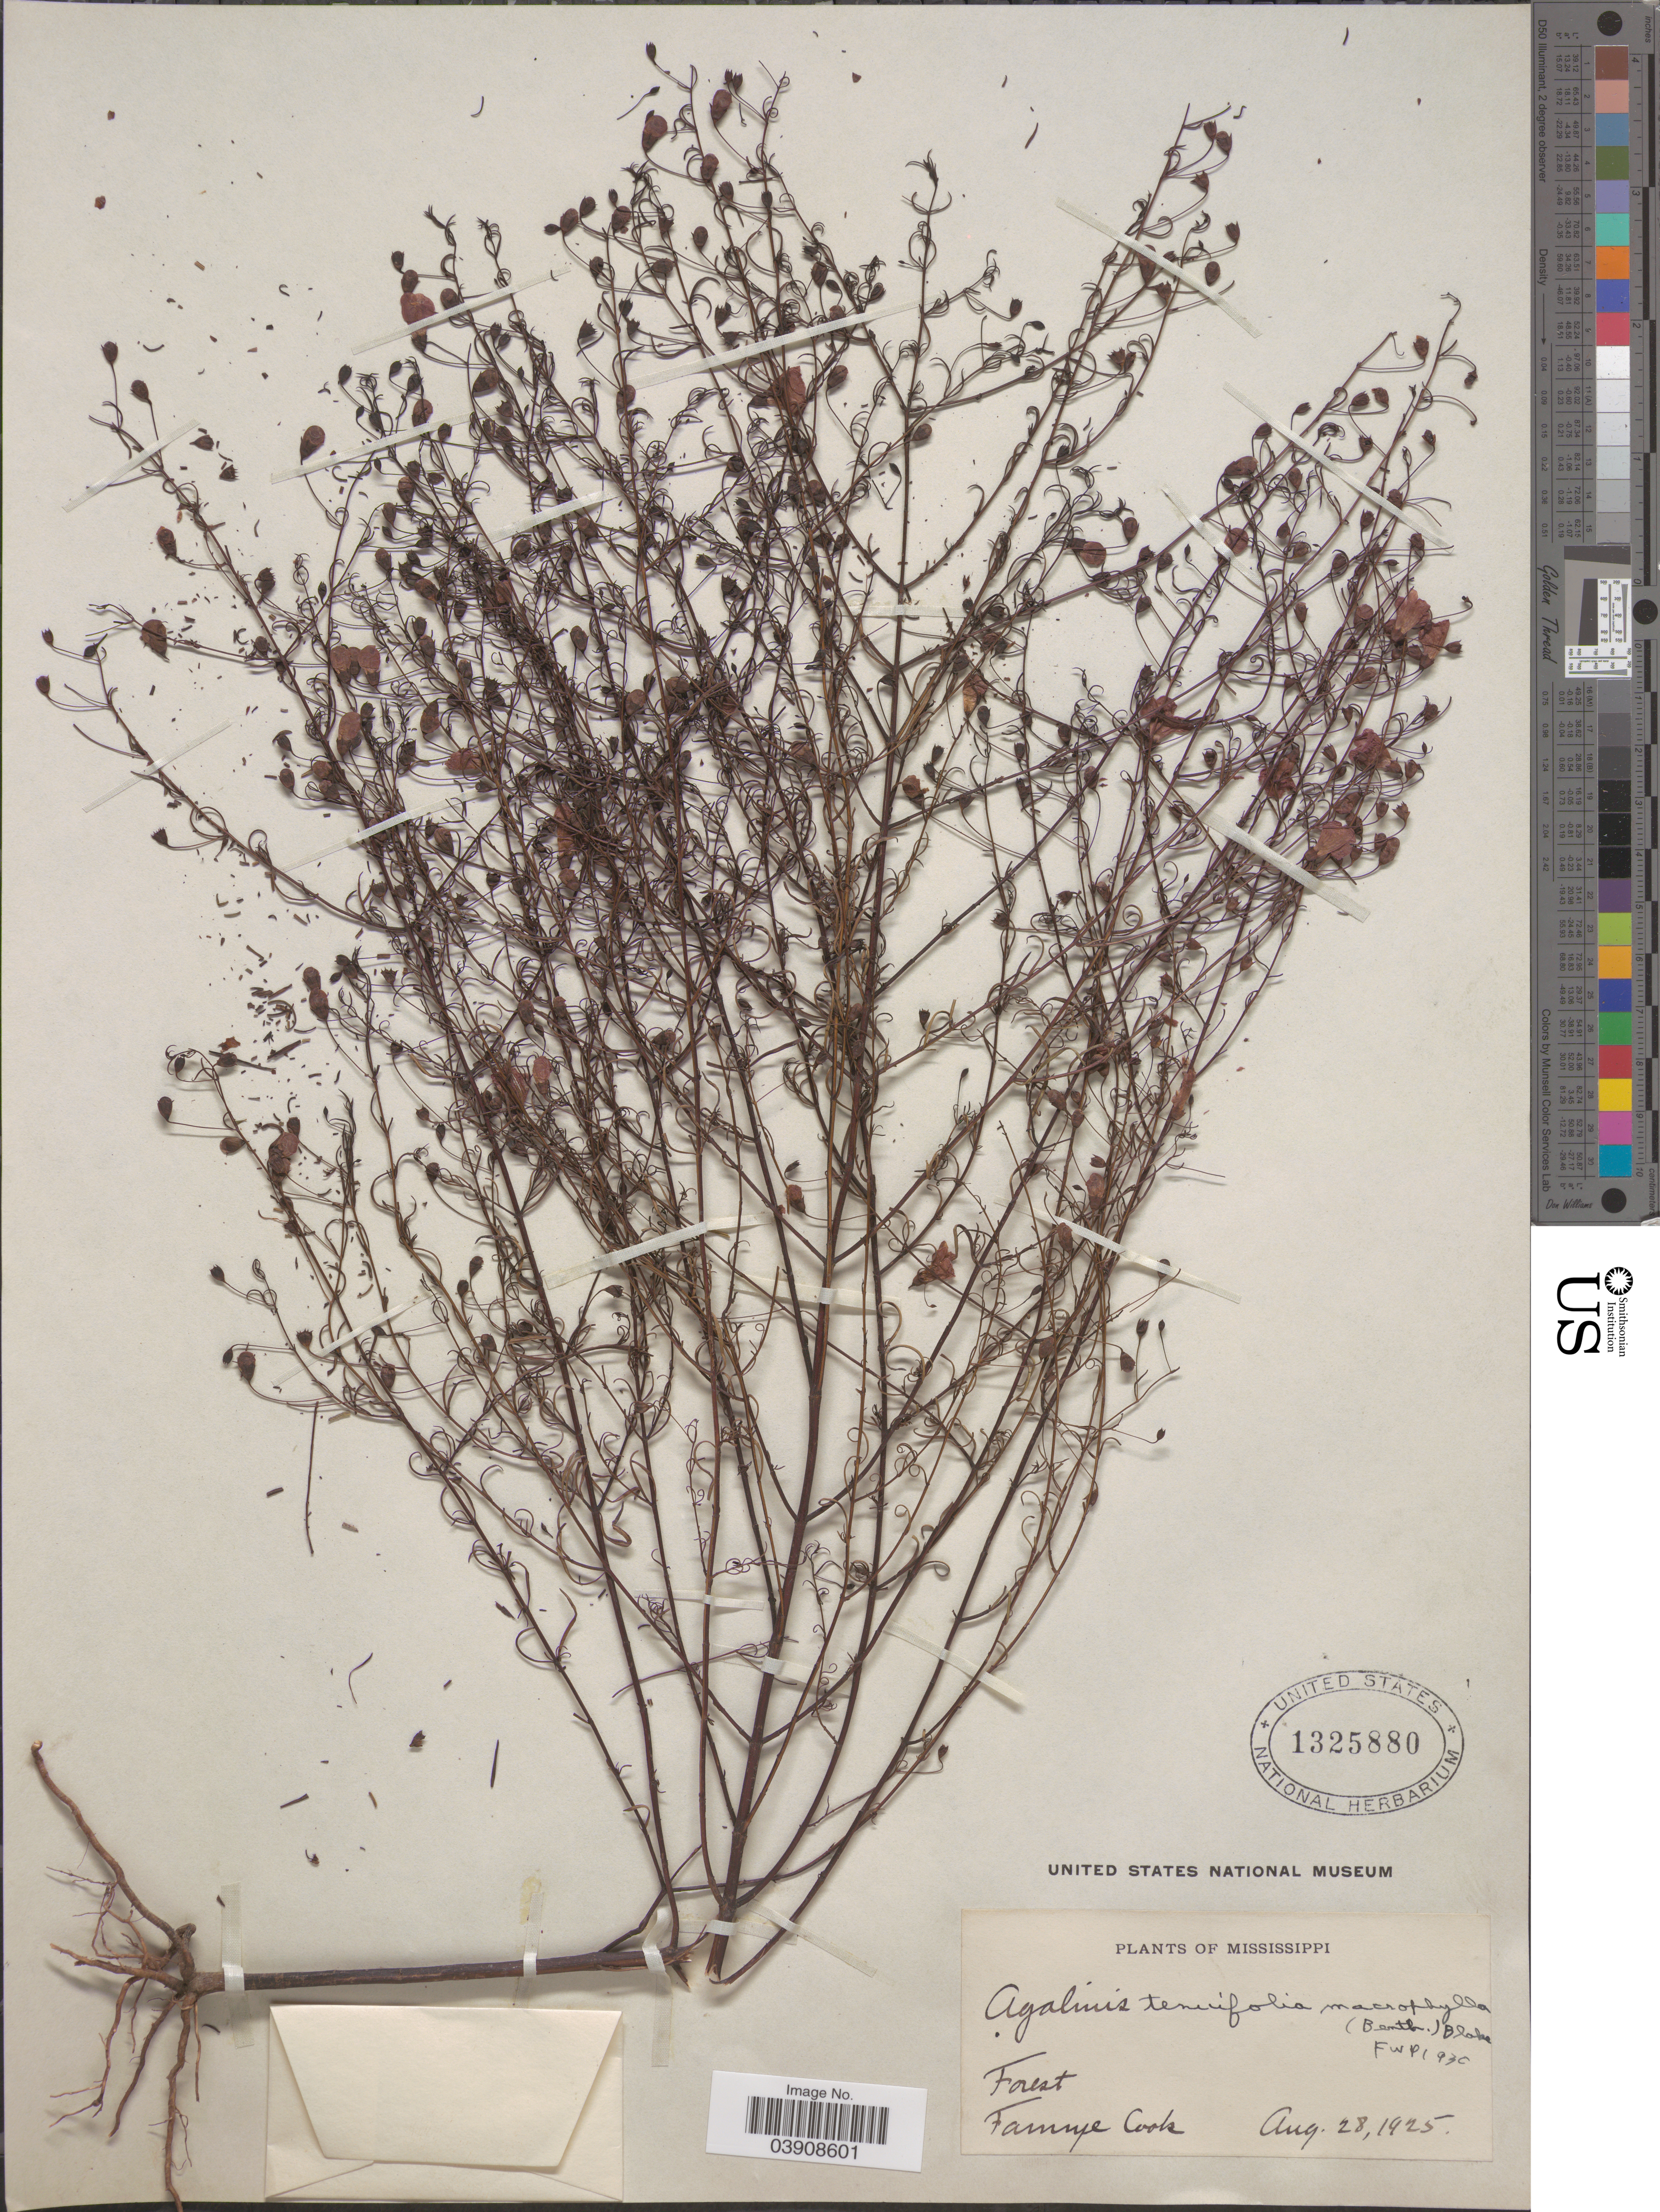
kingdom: Plantae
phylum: Tracheophyta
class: Magnoliopsida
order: Lamiales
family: Orobanchaceae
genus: Agalinis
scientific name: Agalinis tenuifolia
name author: (Vahl) Raf.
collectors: F. A. Cook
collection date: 1925-08-28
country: United States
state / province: Mississippi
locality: Forest.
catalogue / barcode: US 1325880